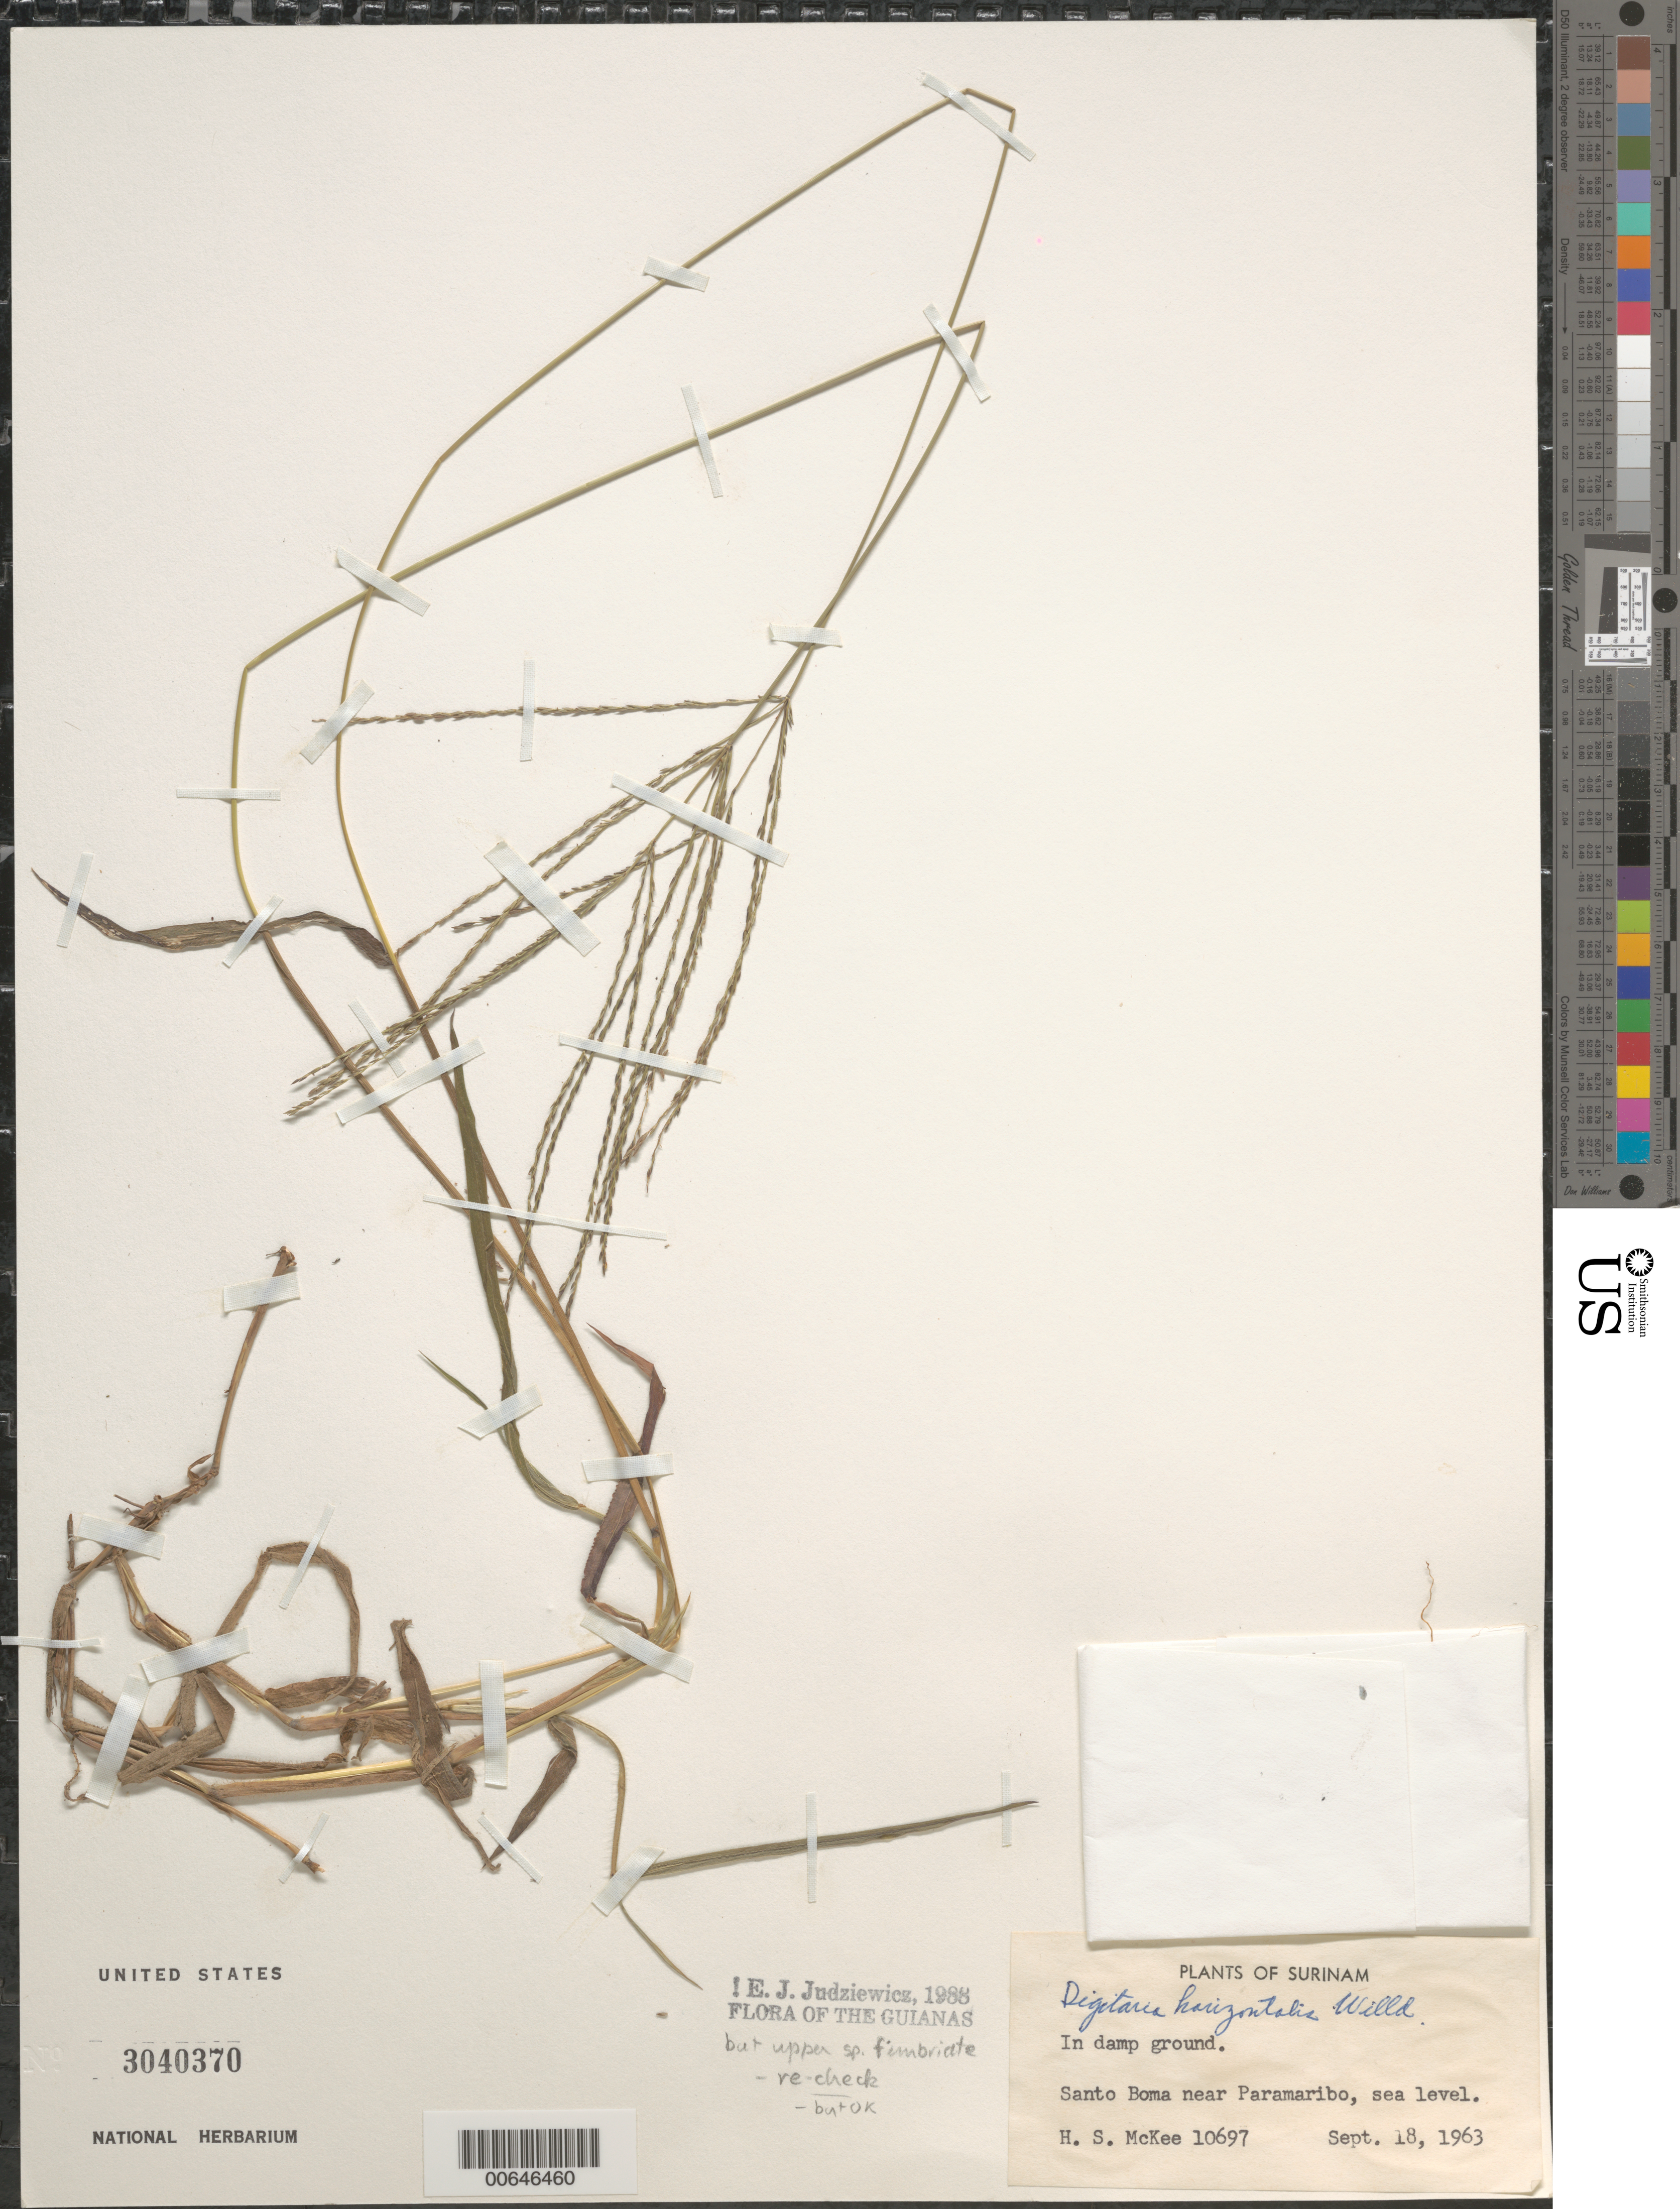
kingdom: Plantae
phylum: Tracheophyta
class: Liliopsida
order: Poales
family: Poaceae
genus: Digitaria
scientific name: Digitaria horizontalis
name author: Willd.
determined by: Judziewicz, E. J.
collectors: H. S. McKee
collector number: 10697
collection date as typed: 18-Sep-63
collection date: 1963-09-18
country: Suriname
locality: Santo Boma near Paramaribo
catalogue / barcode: US 3040370